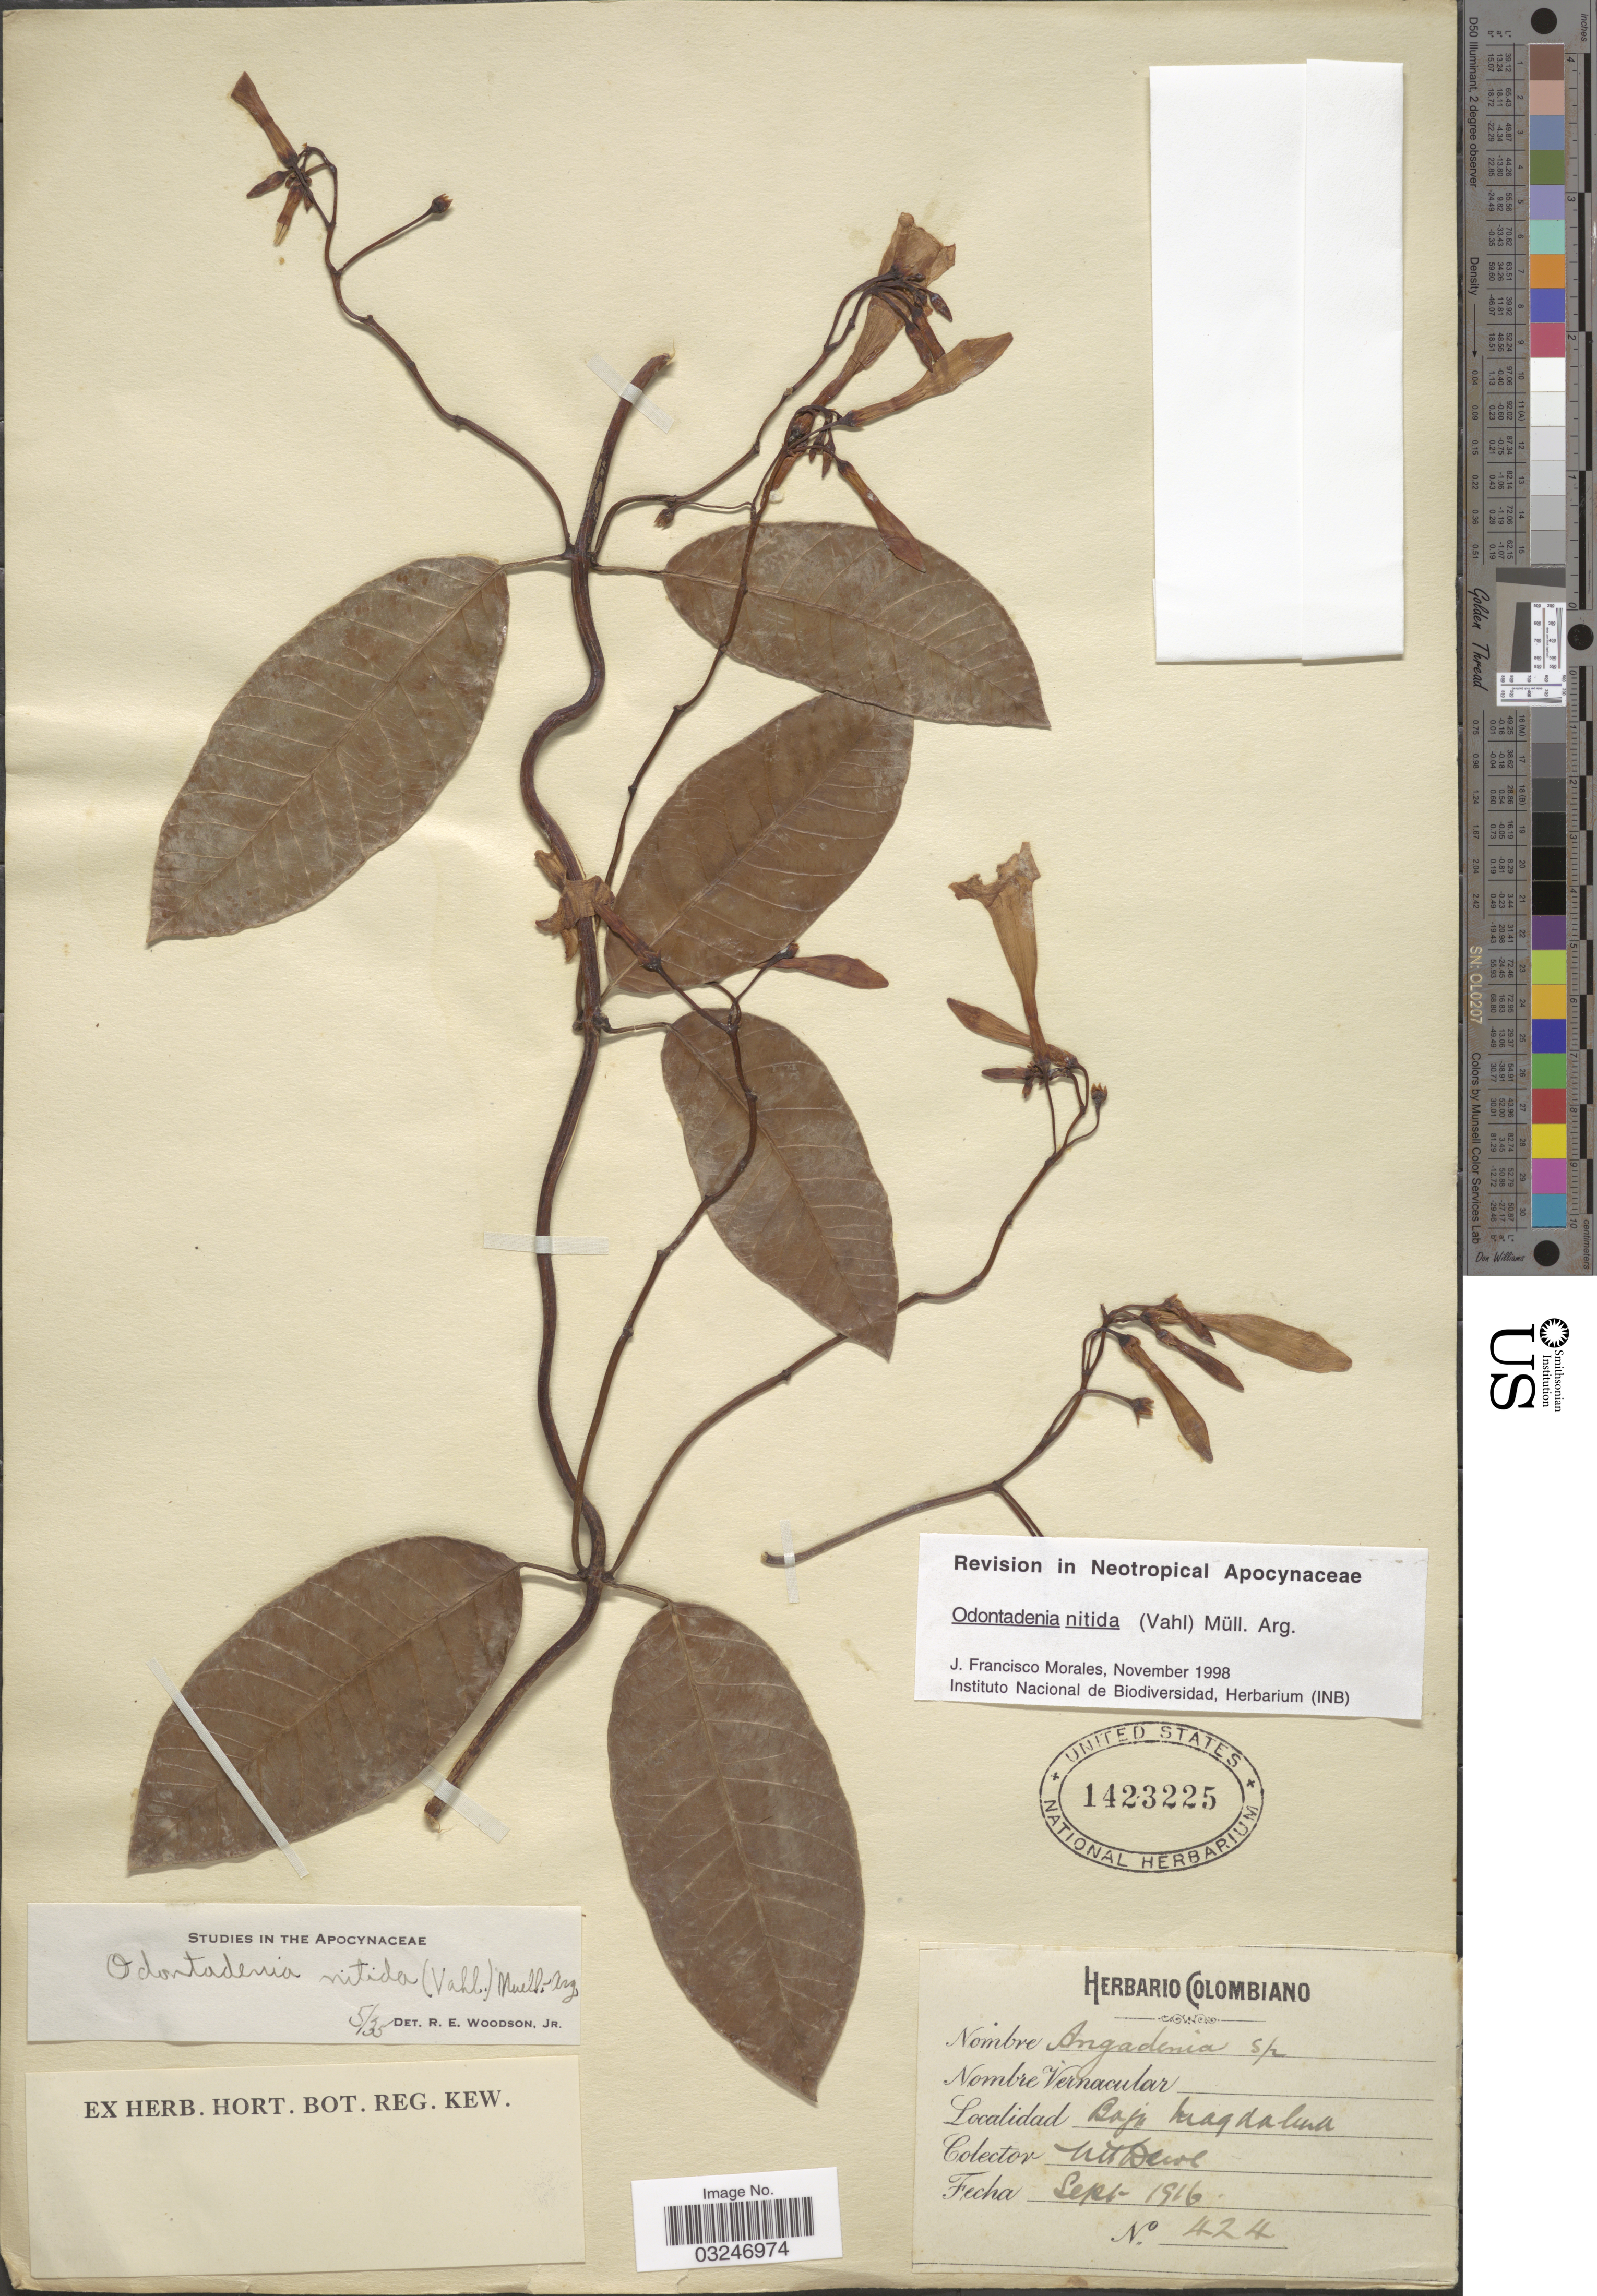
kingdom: Plantae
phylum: Tracheophyta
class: Magnoliopsida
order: Gentianales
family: Apocynaceae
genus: Odontadenia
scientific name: Odontadenia nitida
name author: (Vahl) Müll. Arg.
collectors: M. T. Dawe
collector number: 424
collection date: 1916-09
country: Colombia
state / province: Magdalena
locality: Baja Magdalena.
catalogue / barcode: US 1423225